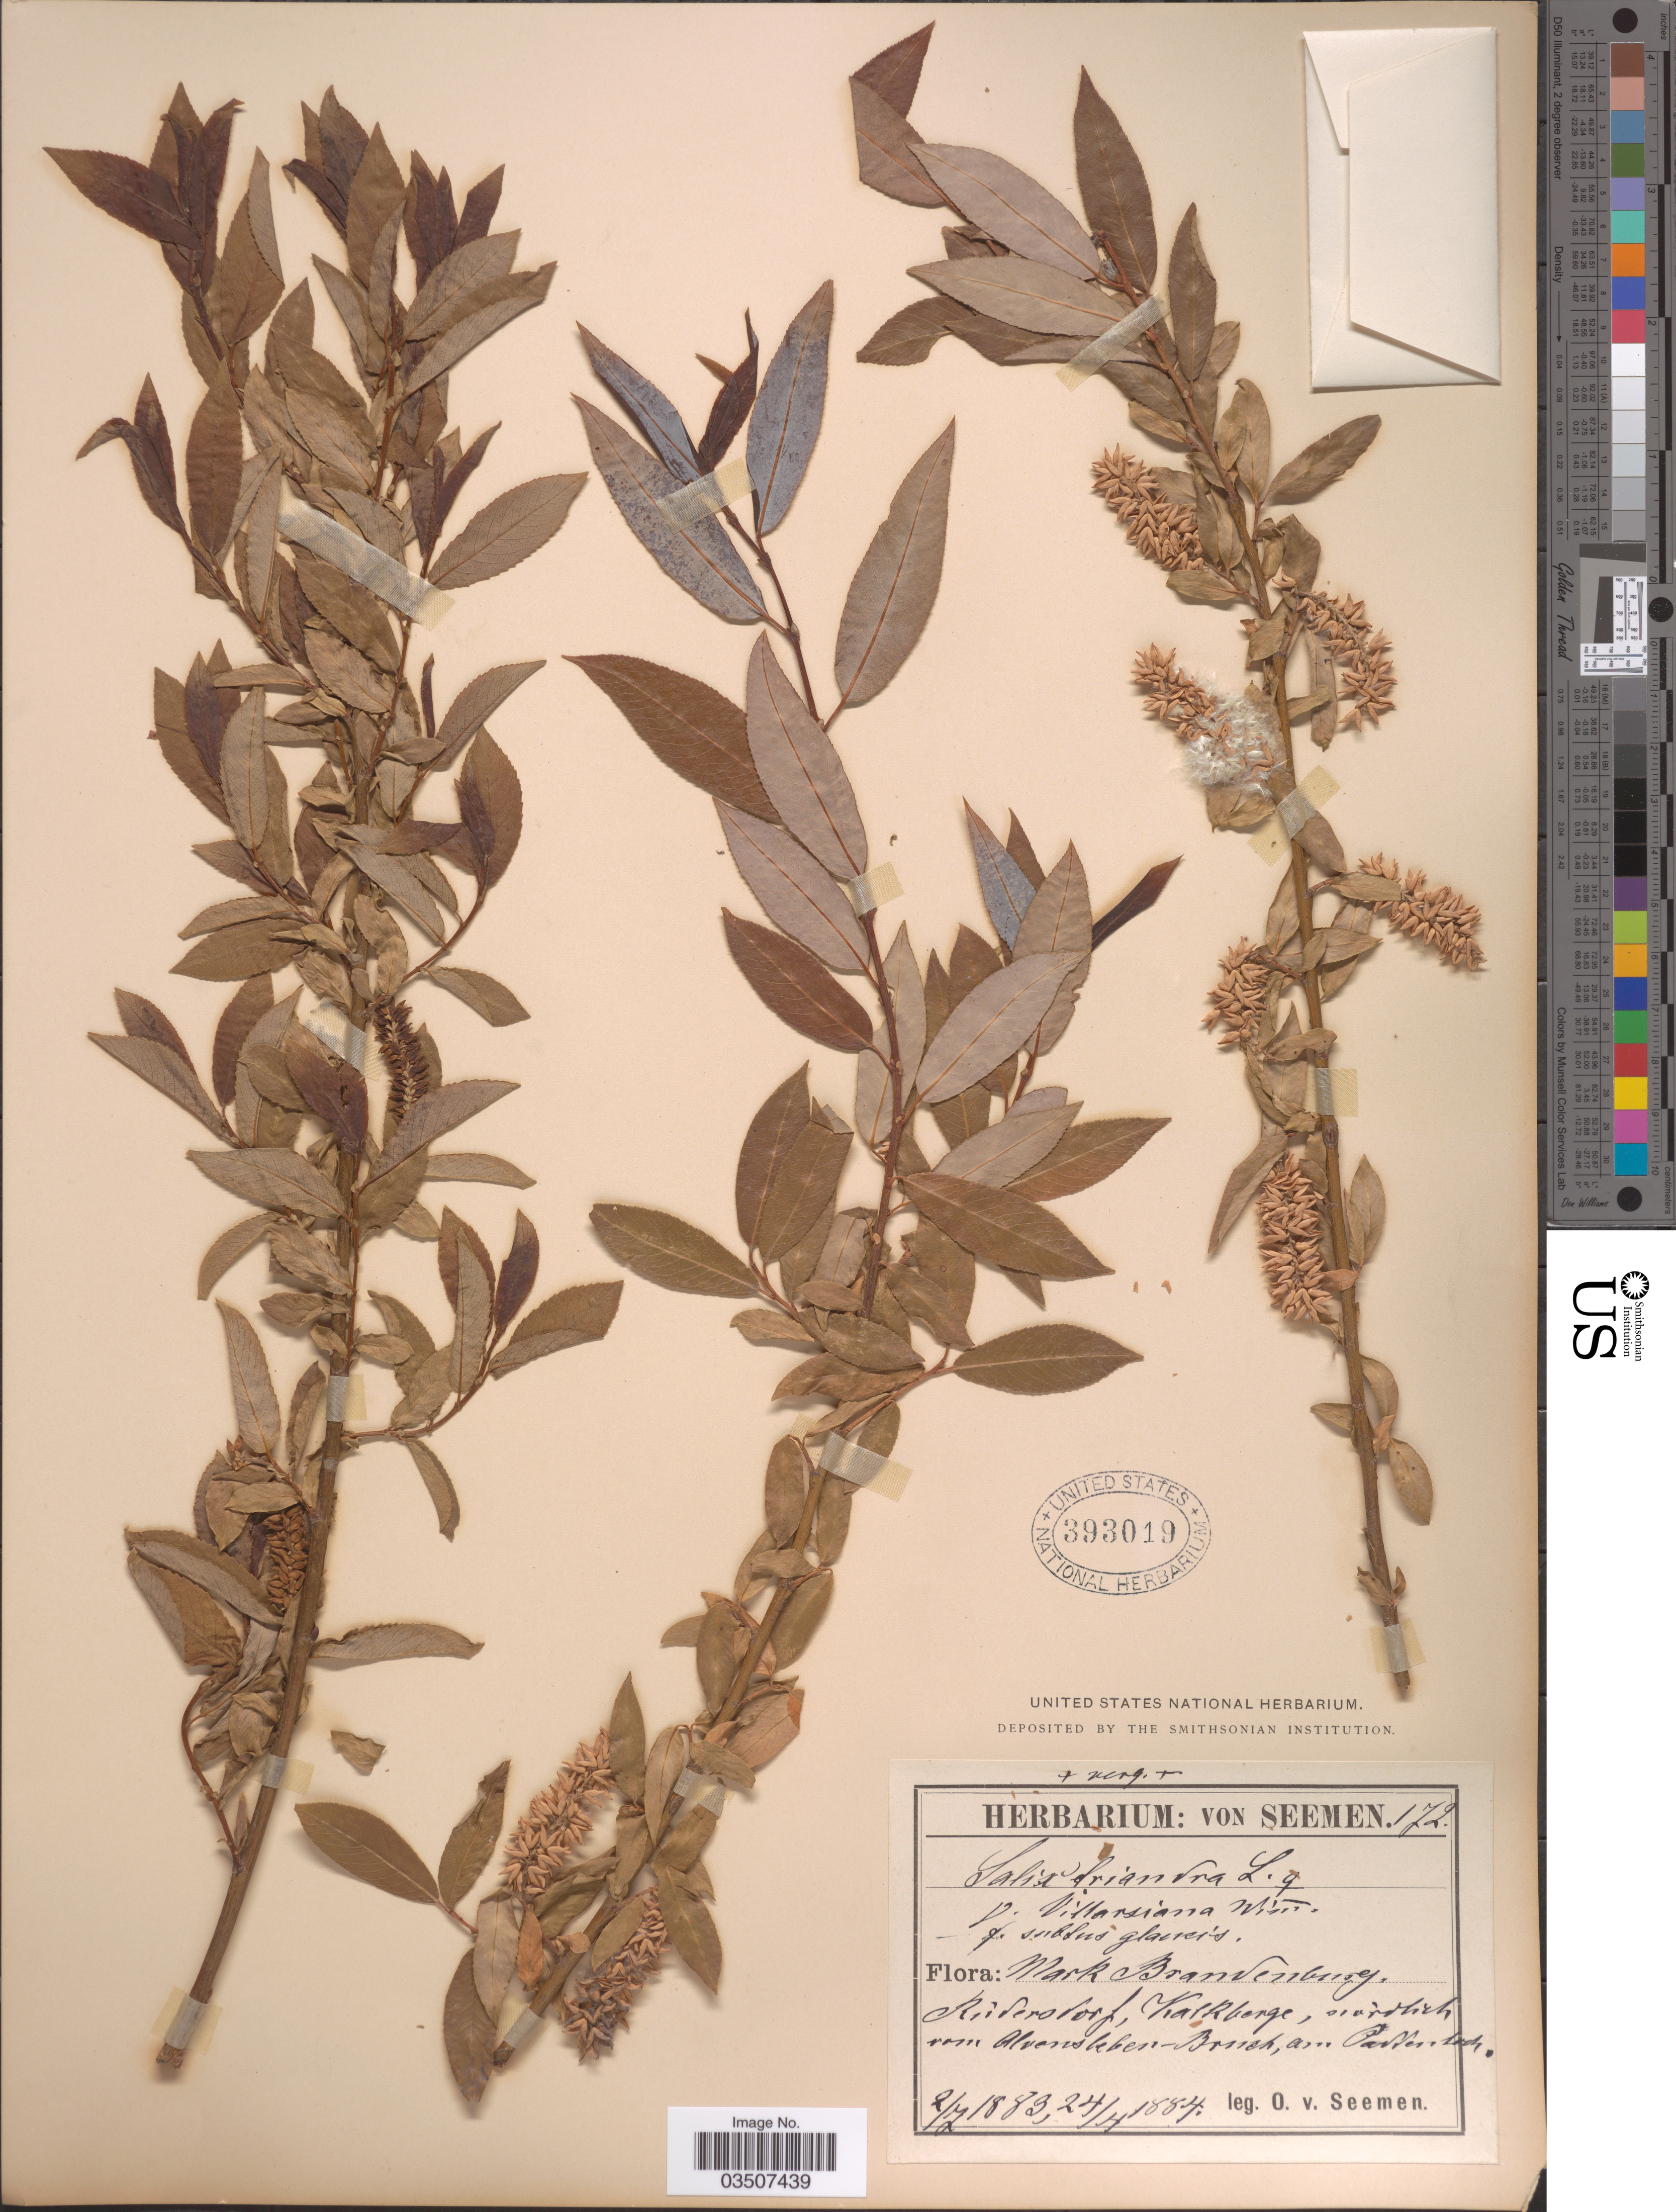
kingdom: Plantae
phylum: Tracheophyta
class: Magnoliopsida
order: Malpighiales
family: Salicaceae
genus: Salix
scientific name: Salix triandra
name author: L.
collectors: K. O. von Seemen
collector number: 172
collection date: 1883-07-02/1884-04-24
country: Germany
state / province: Brandenburg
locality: Mark Brandenburg. Rudersdorf, Kalkberge, siurdhich vom Alvensleben-Brusch, am Paddenloch. [interpreted]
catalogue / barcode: US 393019